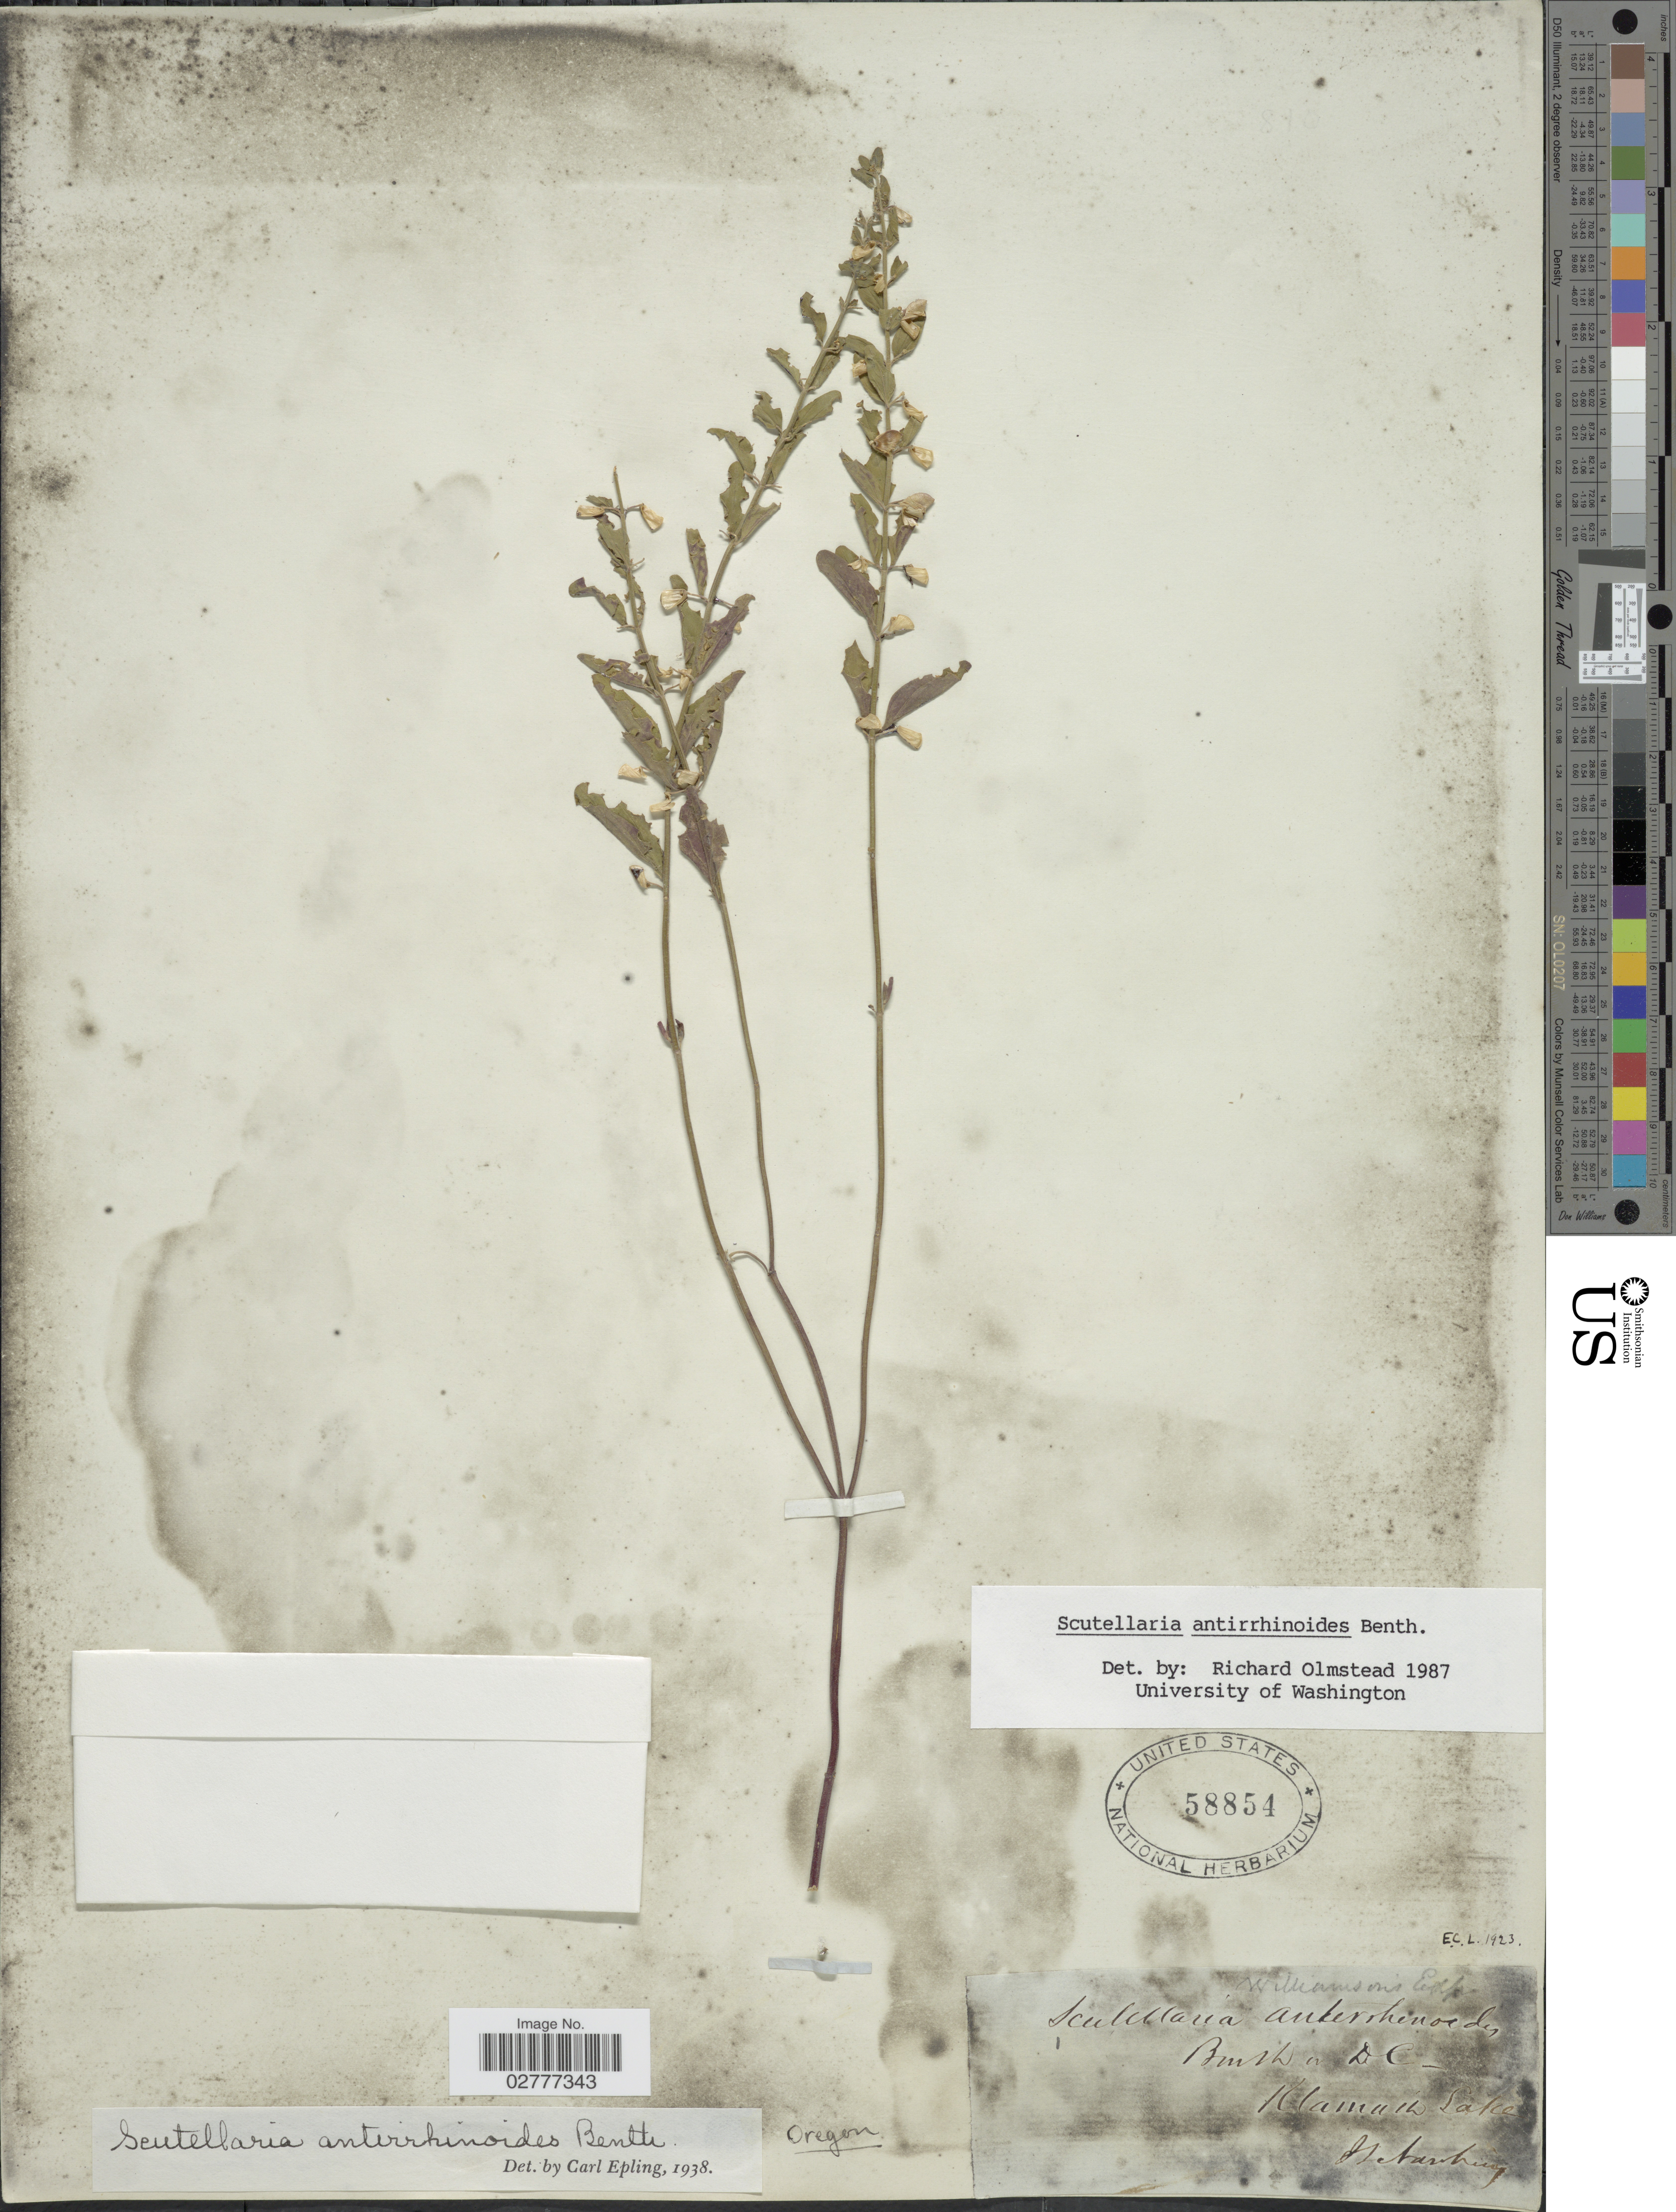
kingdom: Plantae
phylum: Tracheophyta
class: Magnoliopsida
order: Lamiales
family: Lamiaceae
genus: Scutellaria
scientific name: Scutellaria antirrhinoides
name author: Benth.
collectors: J. S. Newberry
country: United States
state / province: Oregon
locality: Klamath Lake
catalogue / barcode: US 58854